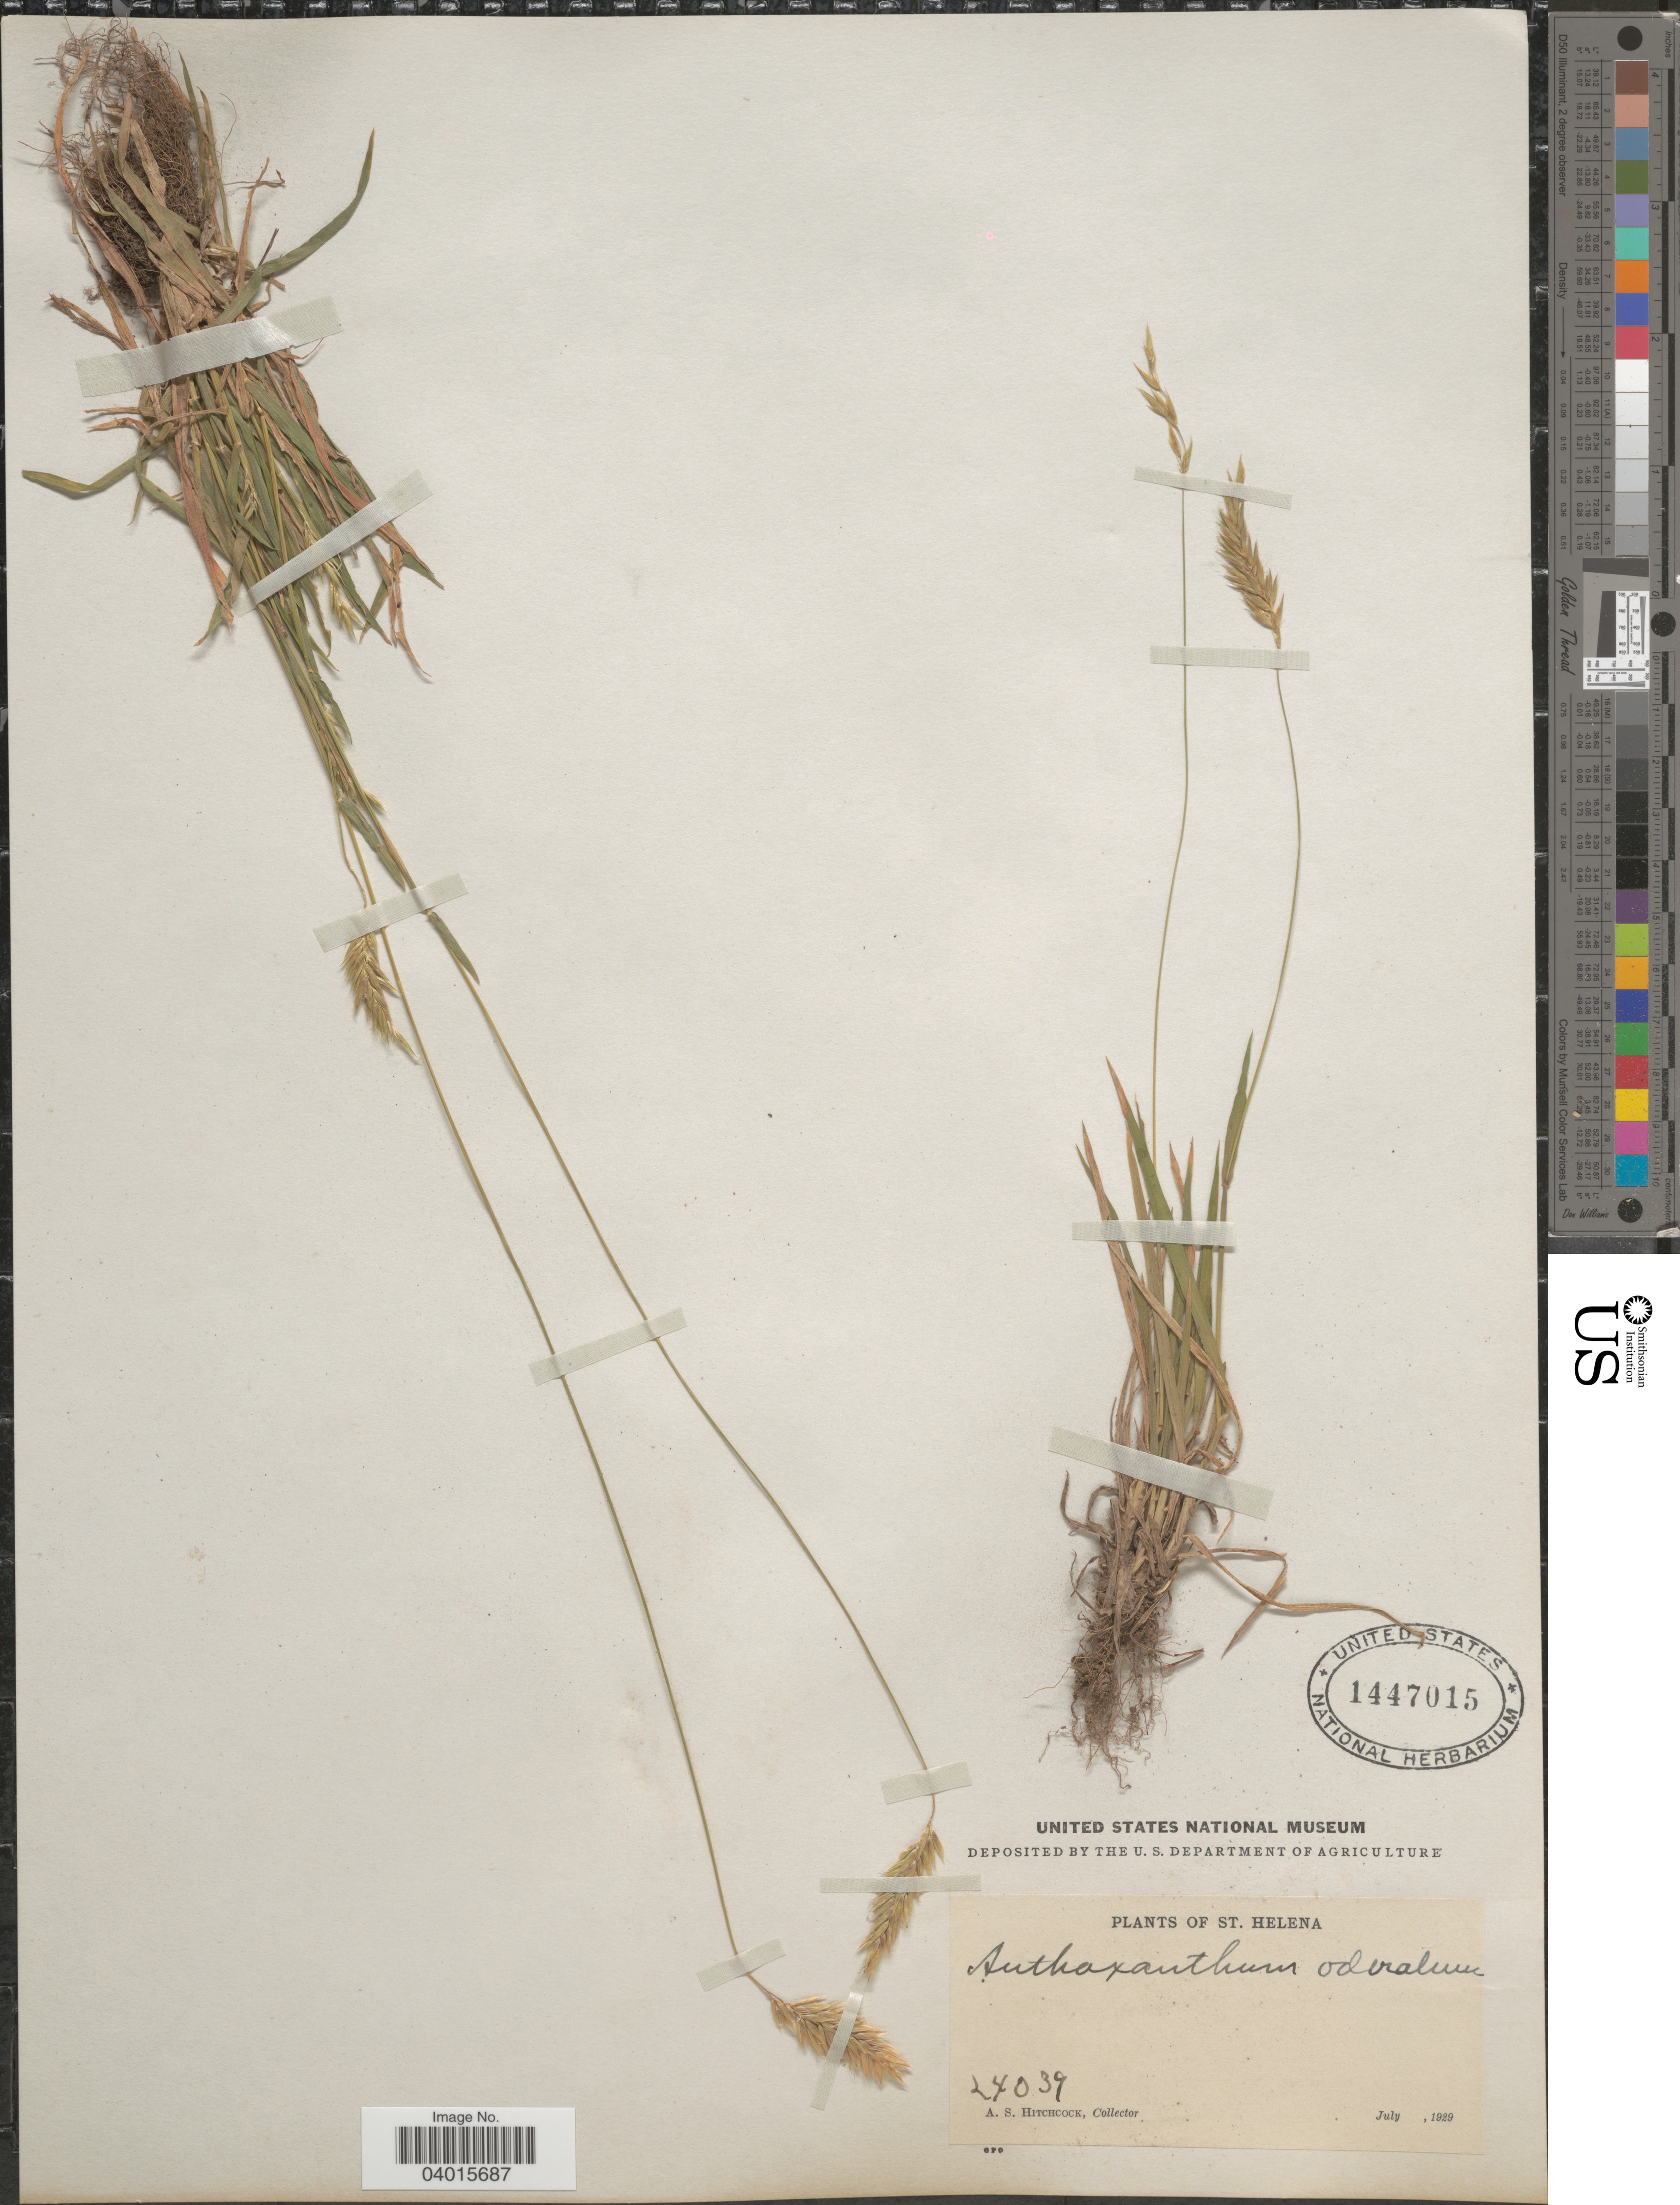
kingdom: Plantae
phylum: Tracheophyta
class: Liliopsida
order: Poales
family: Poaceae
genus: Anthoxanthum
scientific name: Anthoxanthum odoratum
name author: L.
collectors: A. S. Hitchcock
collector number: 24039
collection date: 1929-07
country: St. Helena Islands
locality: St. Helena.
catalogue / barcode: US 1447015